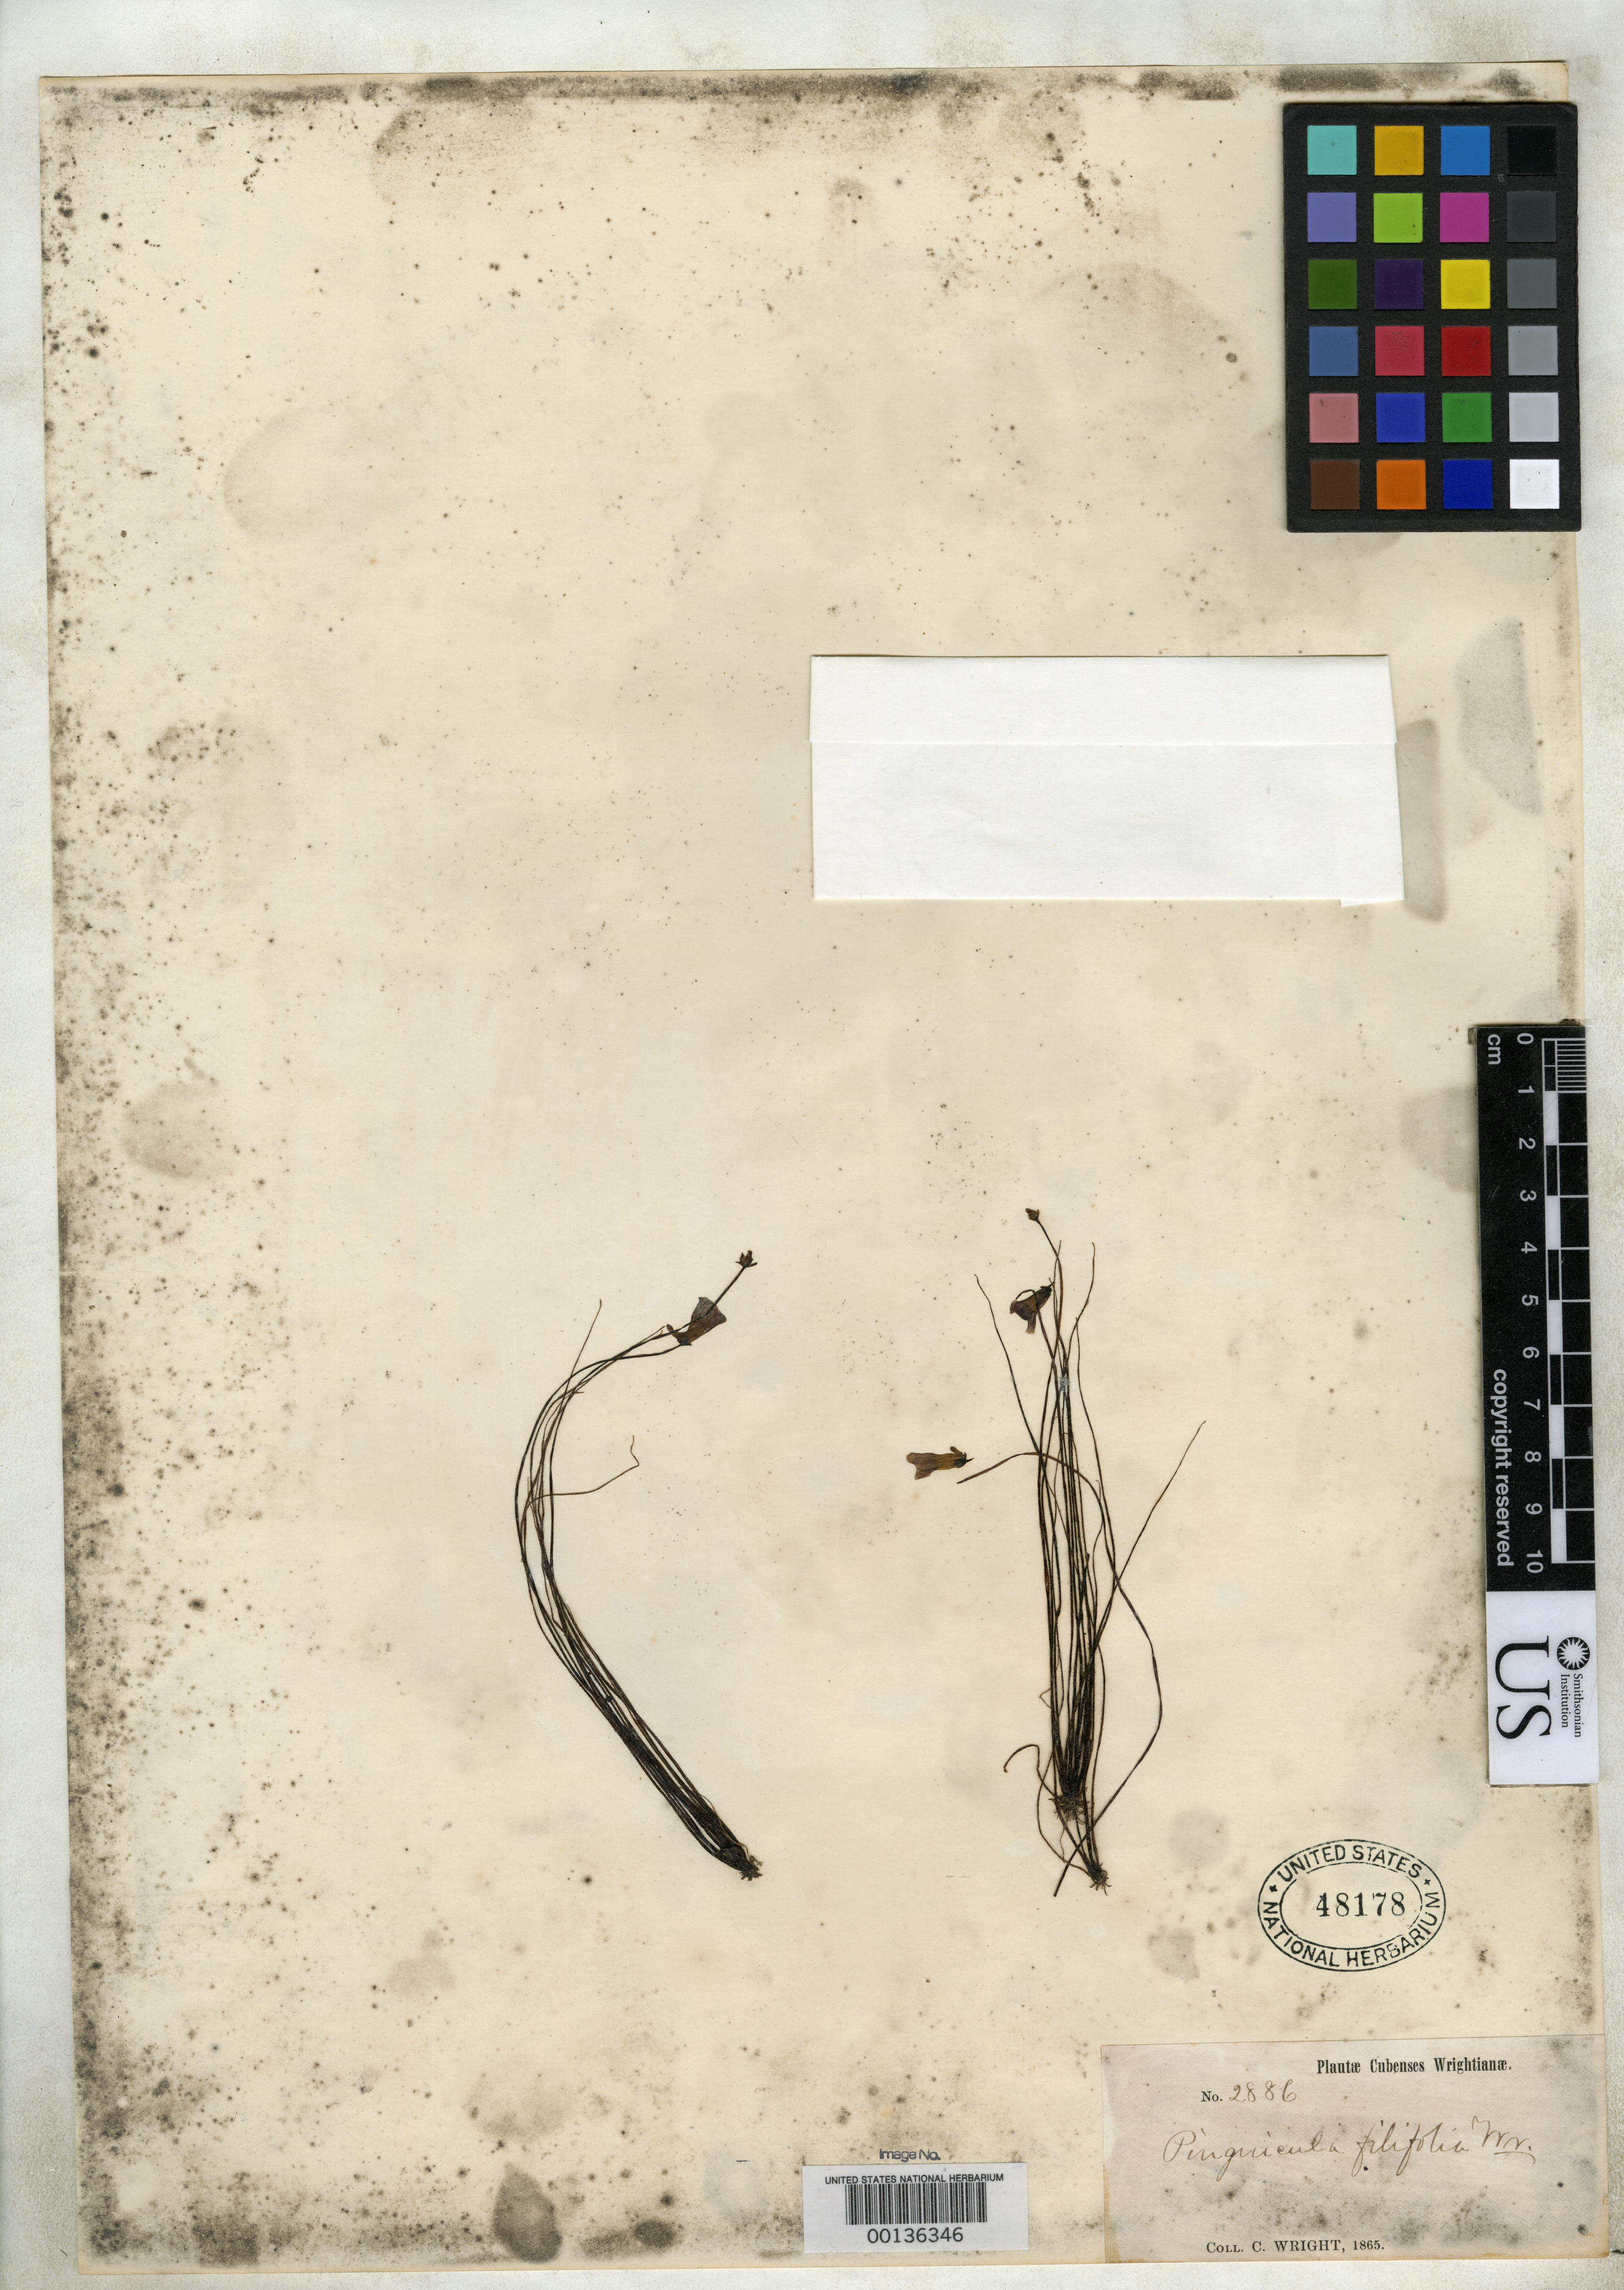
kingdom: Plantae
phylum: Tracheophyta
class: Magnoliopsida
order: Lamiales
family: Lentibulariaceae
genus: Pinguicula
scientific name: Pinguicula filifolia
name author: C. Wright ex Griseb.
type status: Isotype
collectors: C. Wright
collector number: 2886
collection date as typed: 1865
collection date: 1865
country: Cuba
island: Greater Antilles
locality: Western Cuba.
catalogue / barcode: US 48178